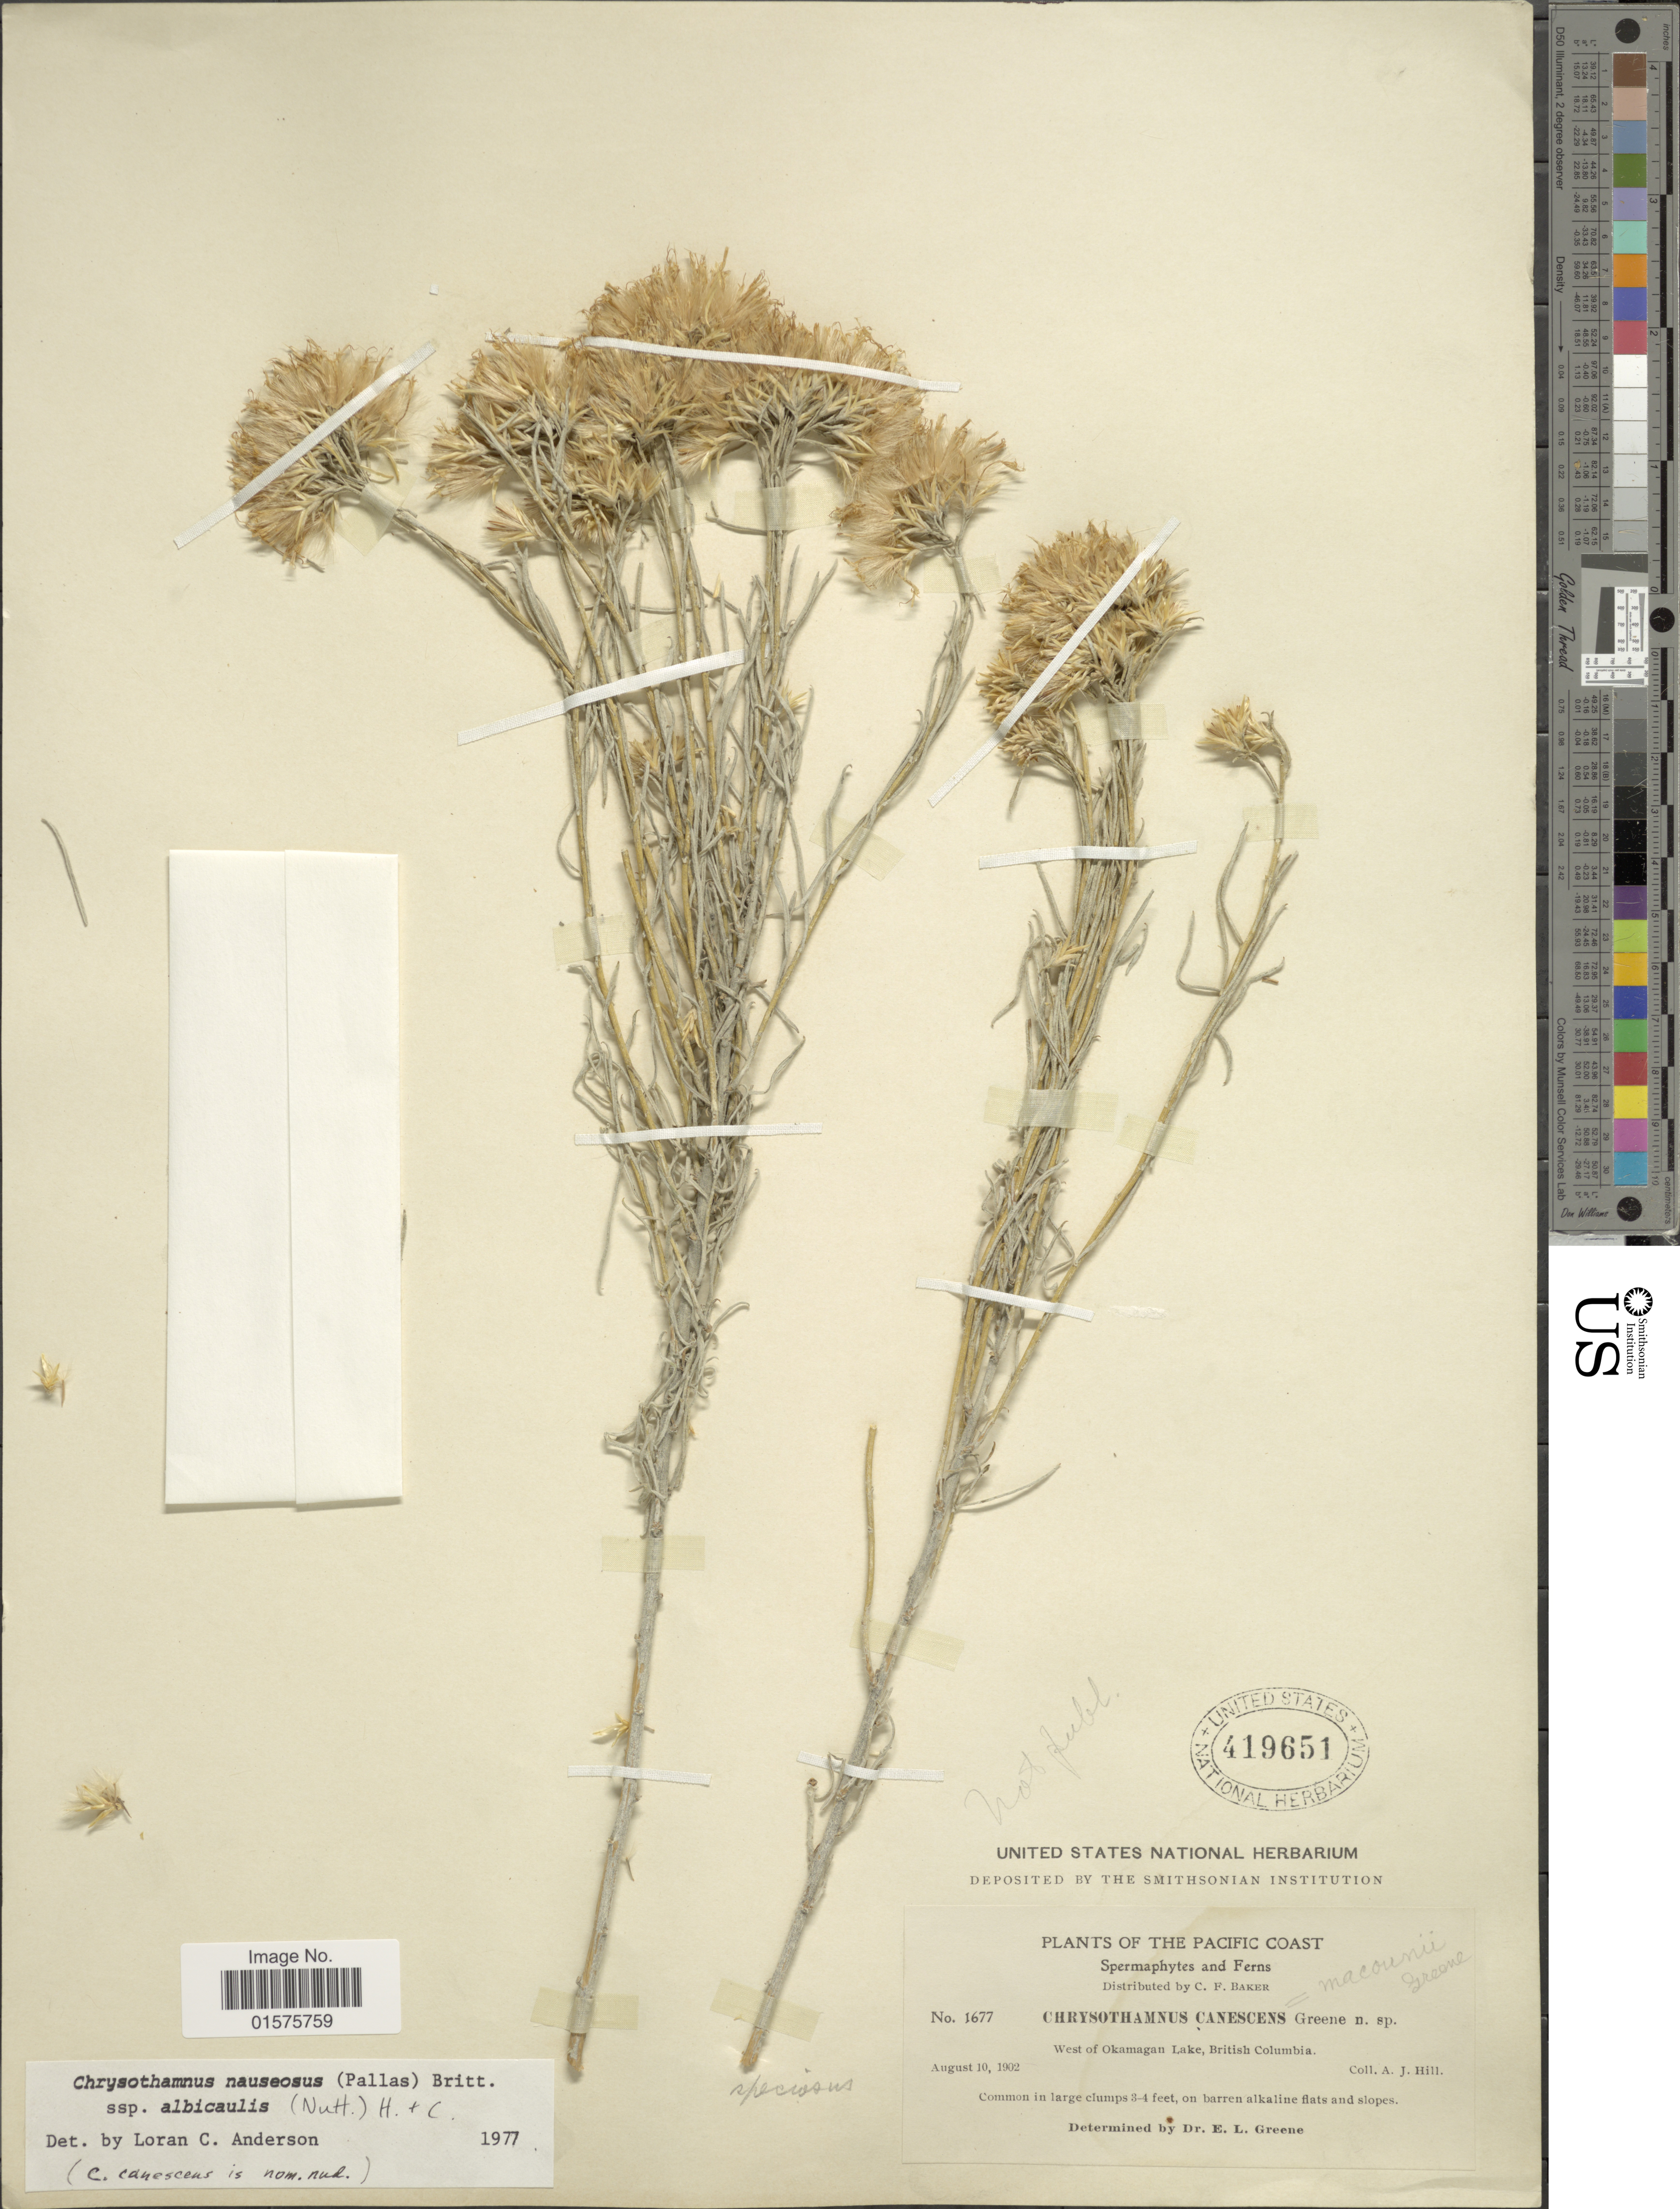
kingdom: Plantae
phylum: Tracheophyta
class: Magnoliopsida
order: Asterales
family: Asteraceae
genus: Ericameria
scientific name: Ericameria nauseosa var. speciosa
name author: (Nutt.) G.L. Nesom & G.I. Baird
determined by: Urbatsch, Lowell E., Curator (LSU), Louisiana State University (UNITED STATES)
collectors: A. Hill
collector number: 1677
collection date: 1902-08-10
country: Canada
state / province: British Columbia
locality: Pacific Coast. West of Okamagan Lake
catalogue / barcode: US 419651